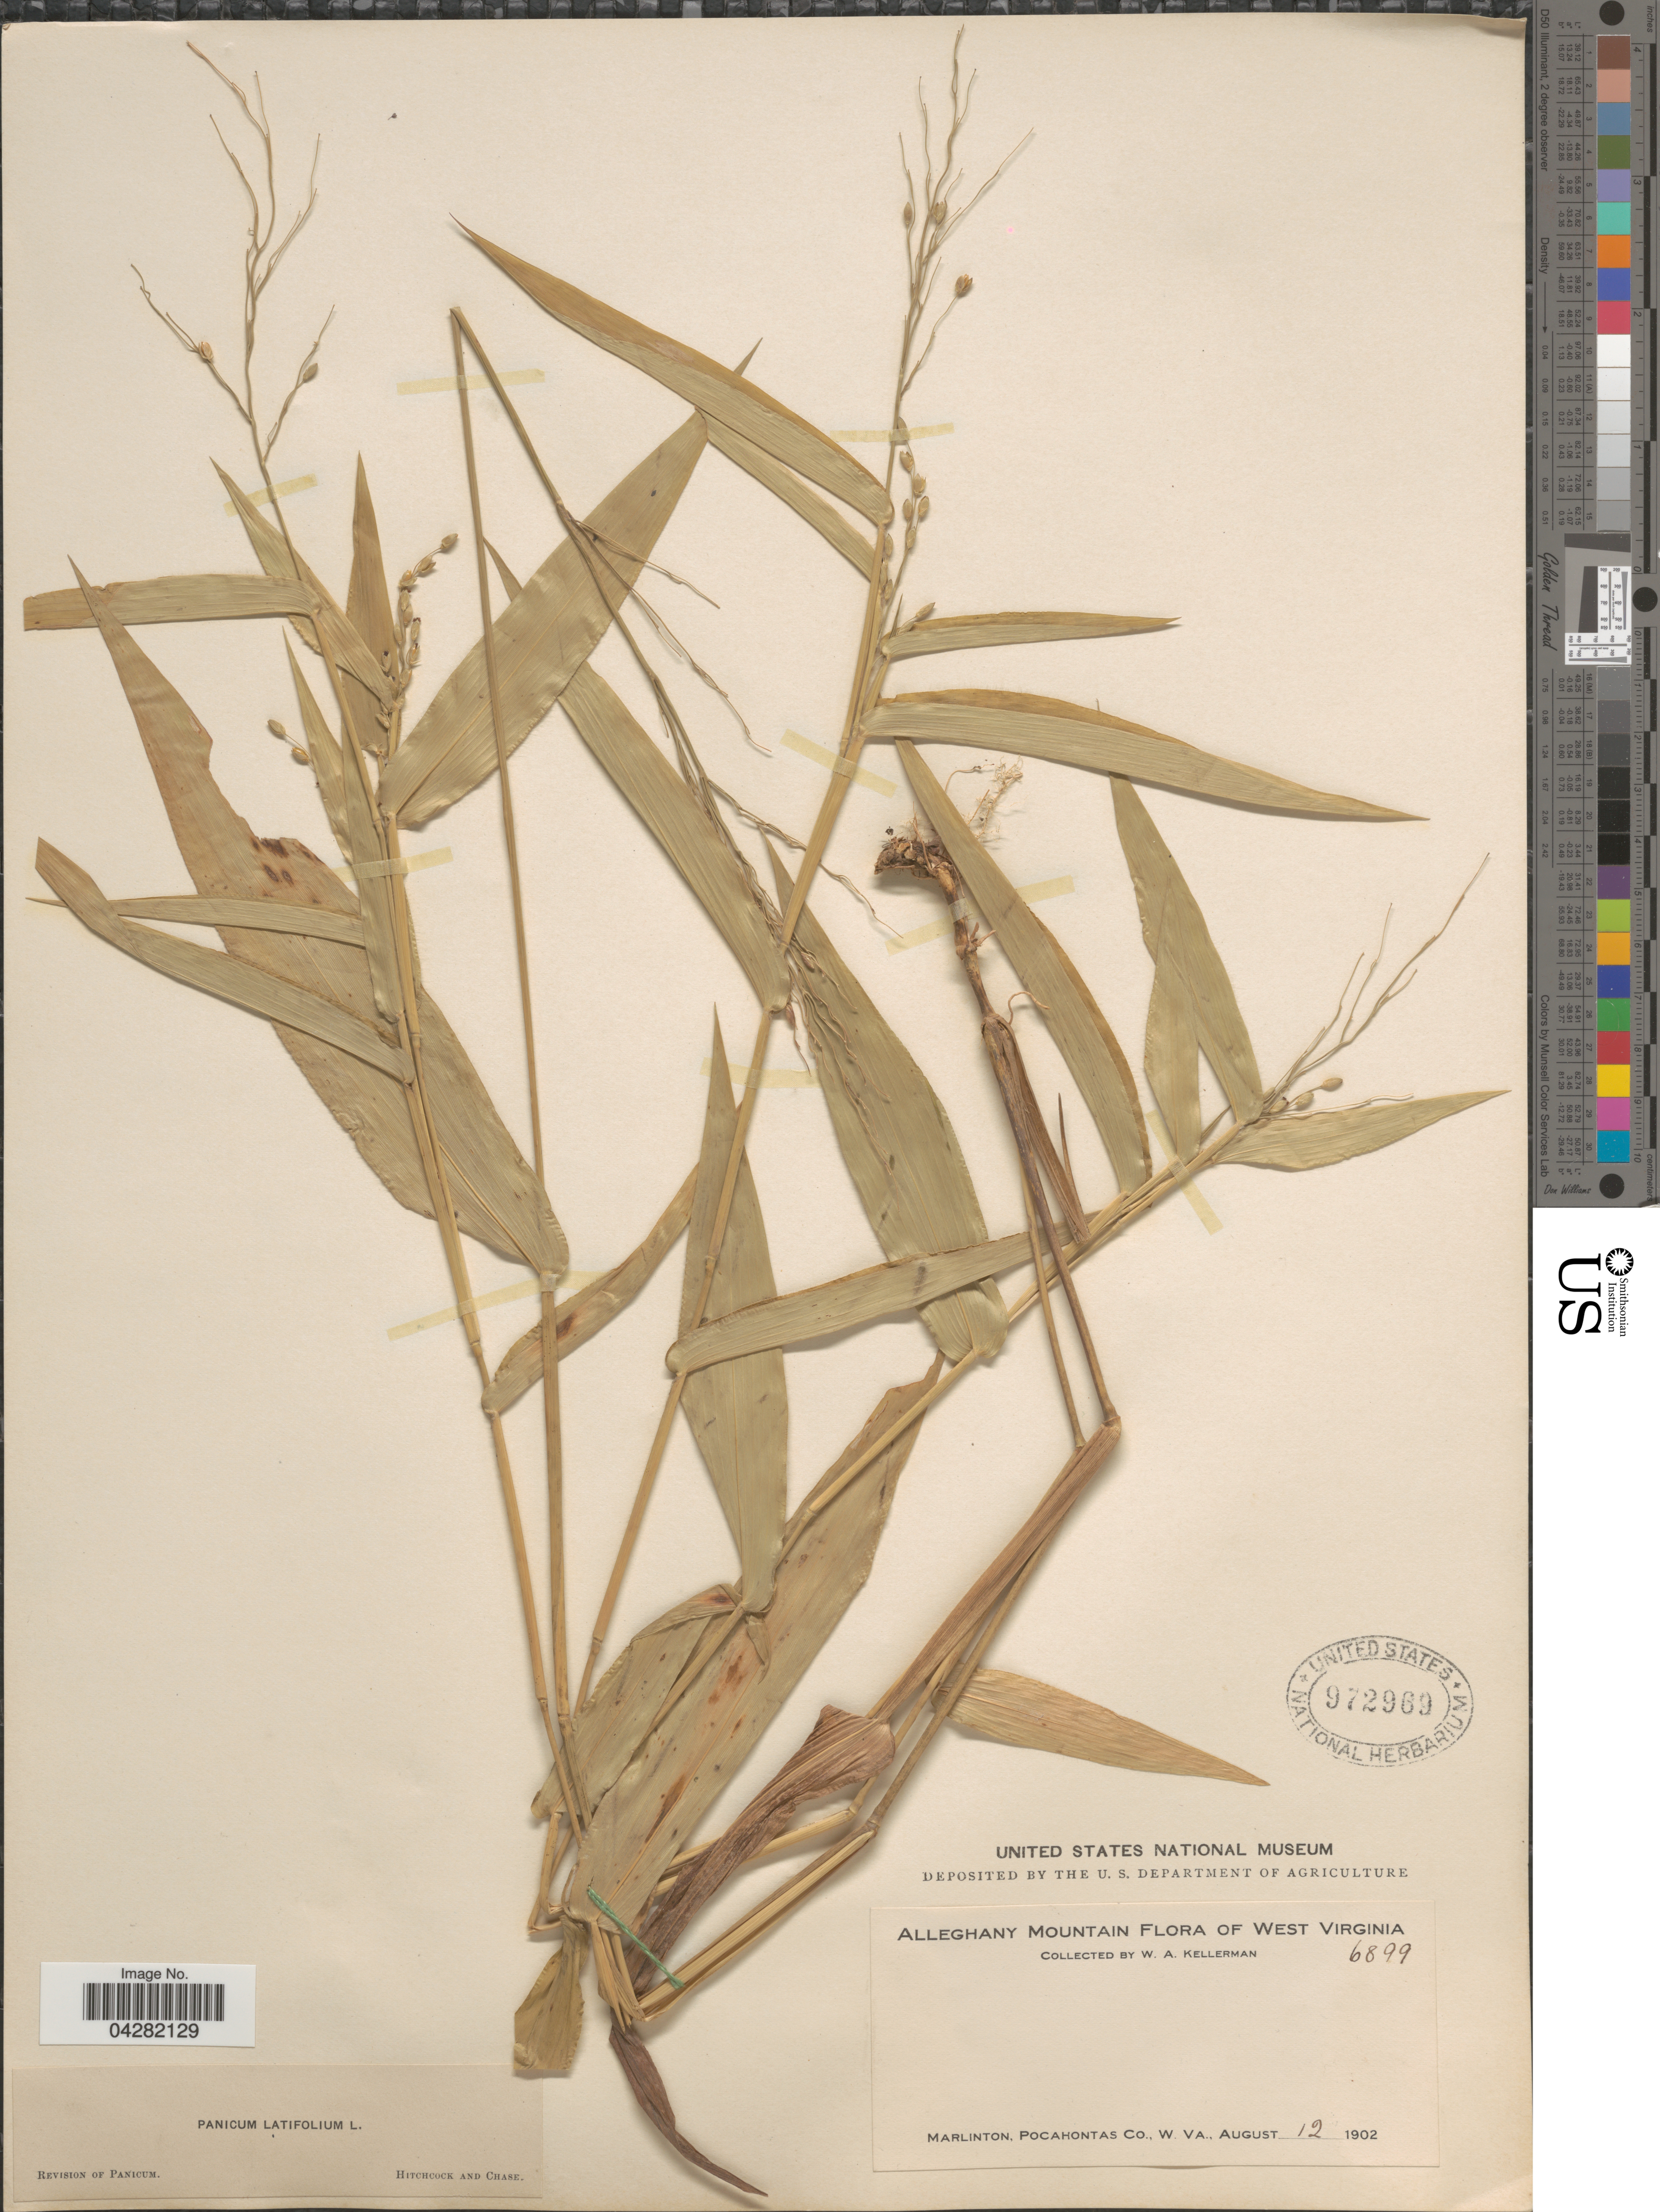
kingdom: Plantae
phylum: Tracheophyta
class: Liliopsida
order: Poales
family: Poaceae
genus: Dichanthelium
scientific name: Dichanthelium latifolium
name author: (L.) Harvill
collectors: W. Kellerman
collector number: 6899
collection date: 1902-08-12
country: United States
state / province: West Virginia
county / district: Pocahontas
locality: Alleghany Mountain. Marlinton, Pocahontas Co.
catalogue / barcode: US 972969